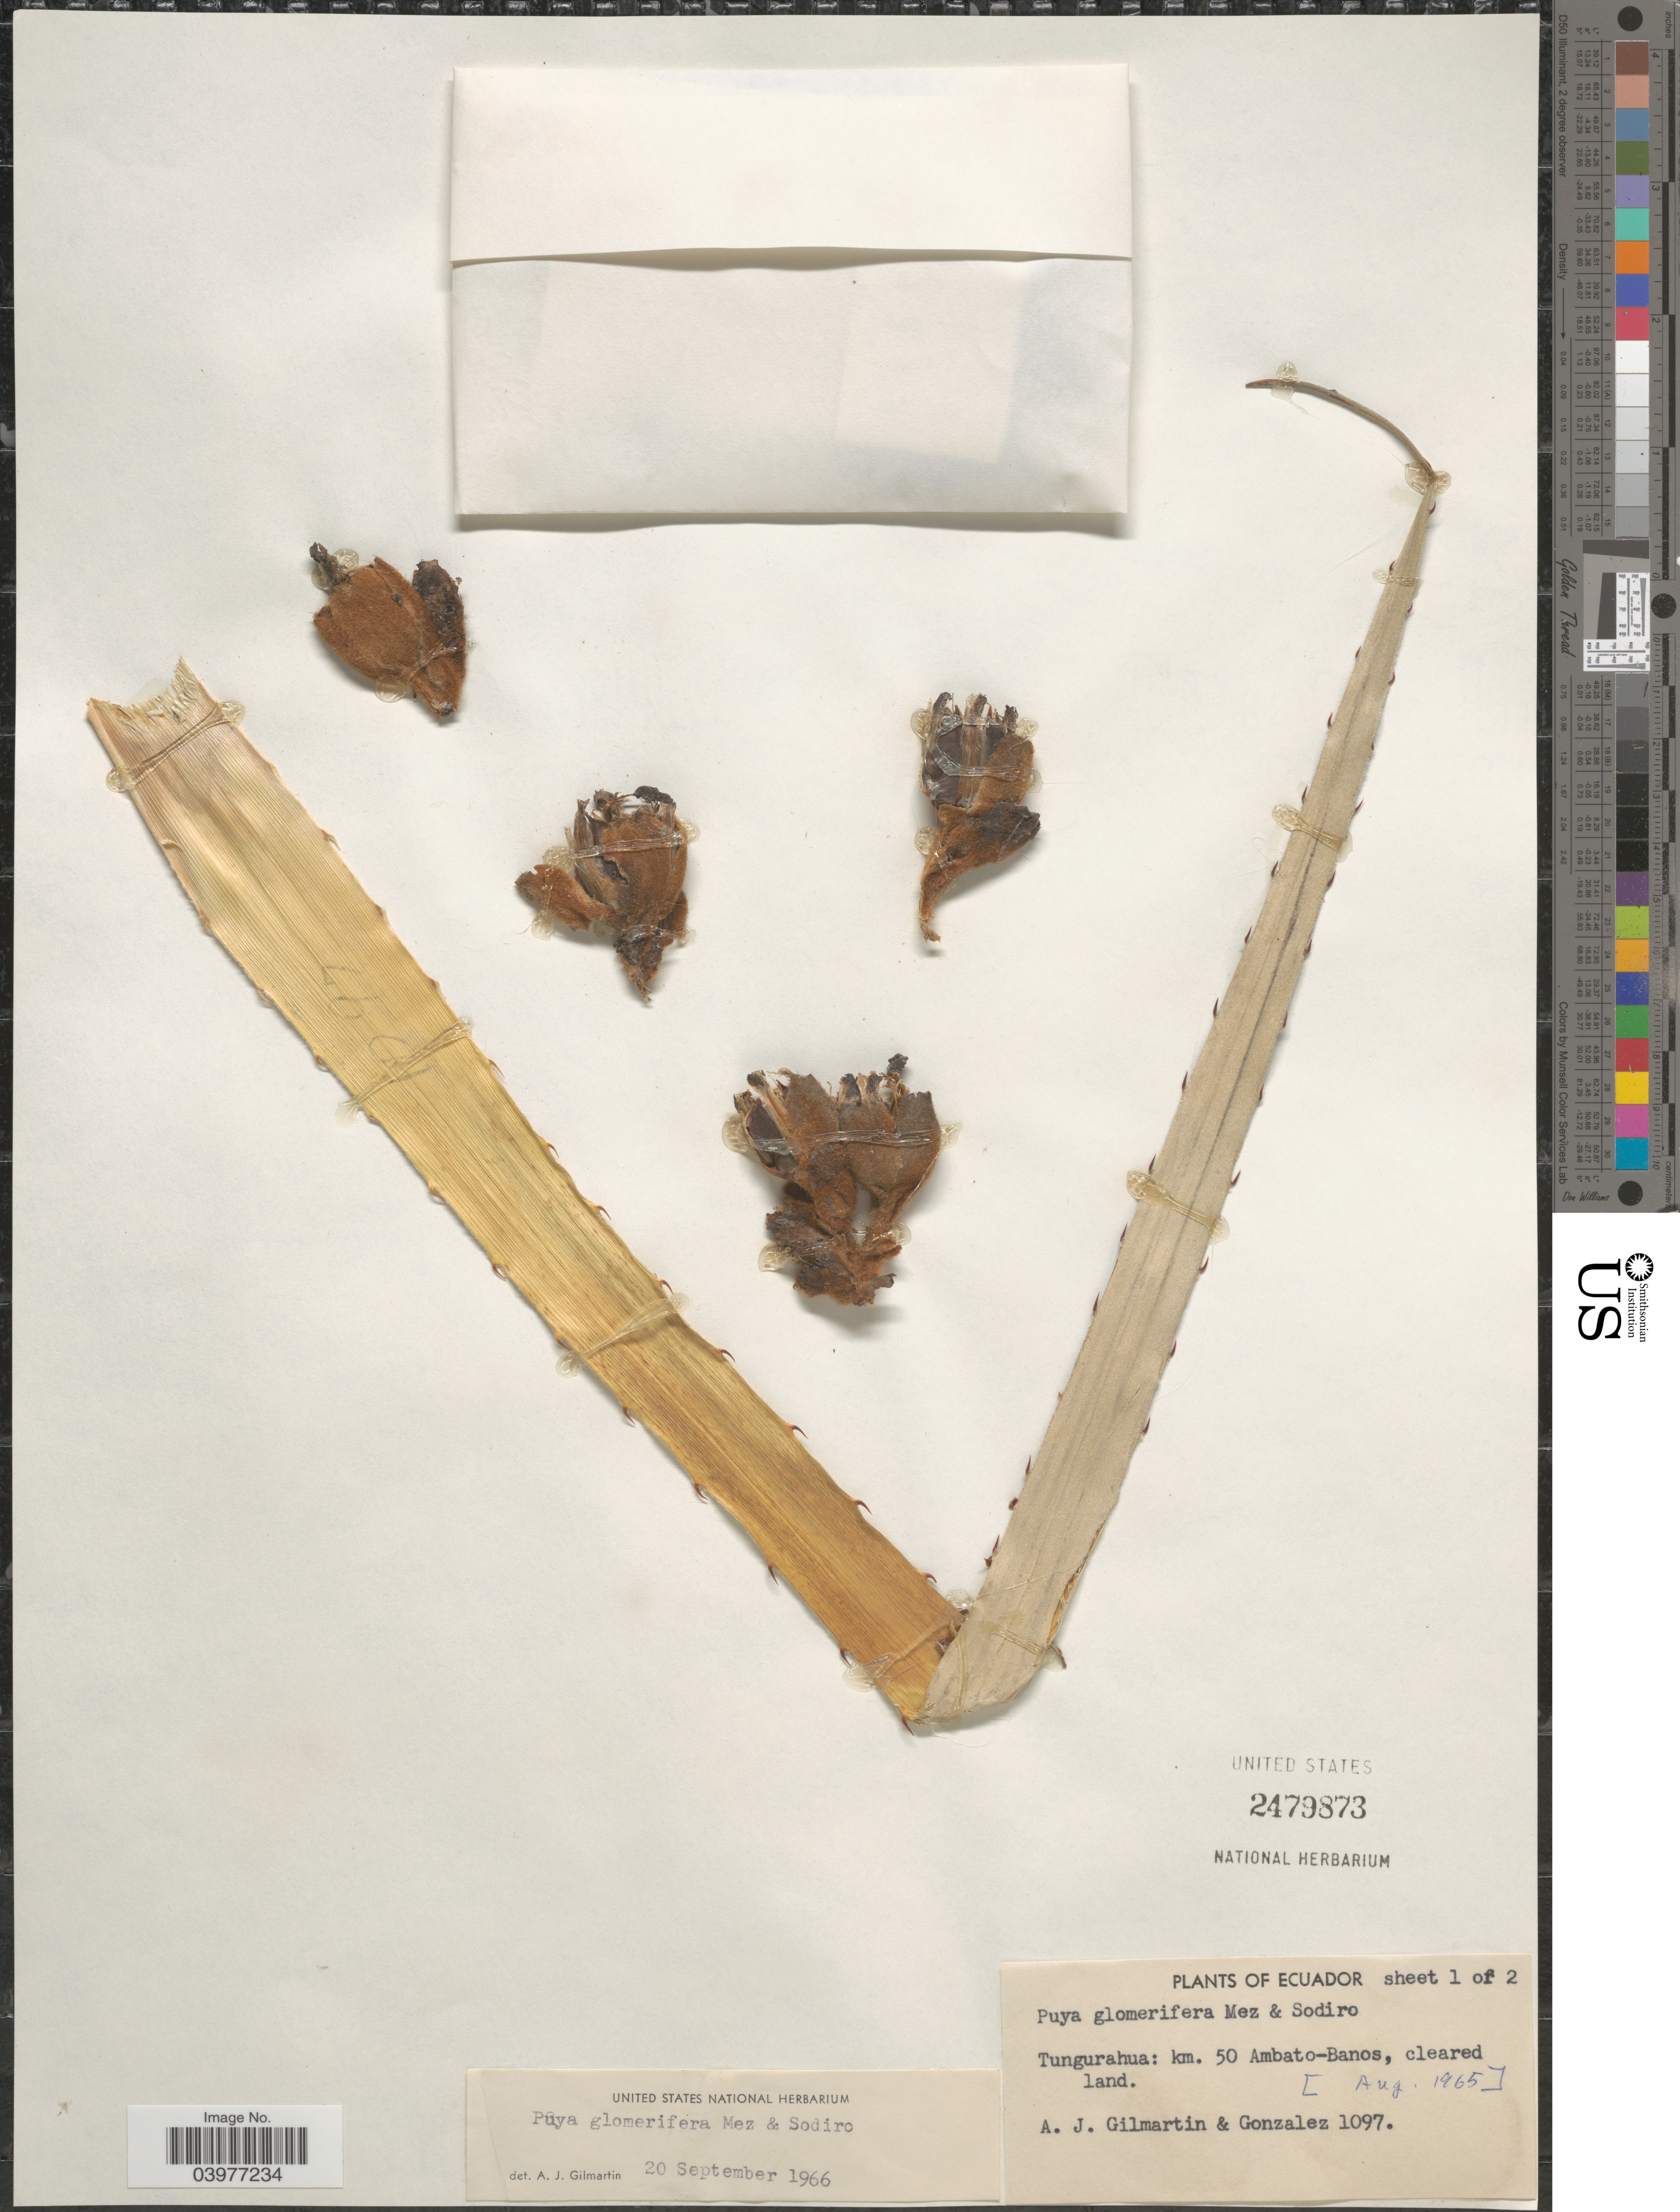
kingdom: Plantae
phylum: Tracheophyta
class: Liliopsida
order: Poales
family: Bromeliaceae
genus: Puya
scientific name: Puya glomerifera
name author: Mez & Sodiro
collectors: A. J. Gilmartin & -. Gonzalez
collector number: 1097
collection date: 1965-08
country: Ecuador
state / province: Tungurahua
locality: Km. 50 Ambato-Banos.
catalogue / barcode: US 2479873